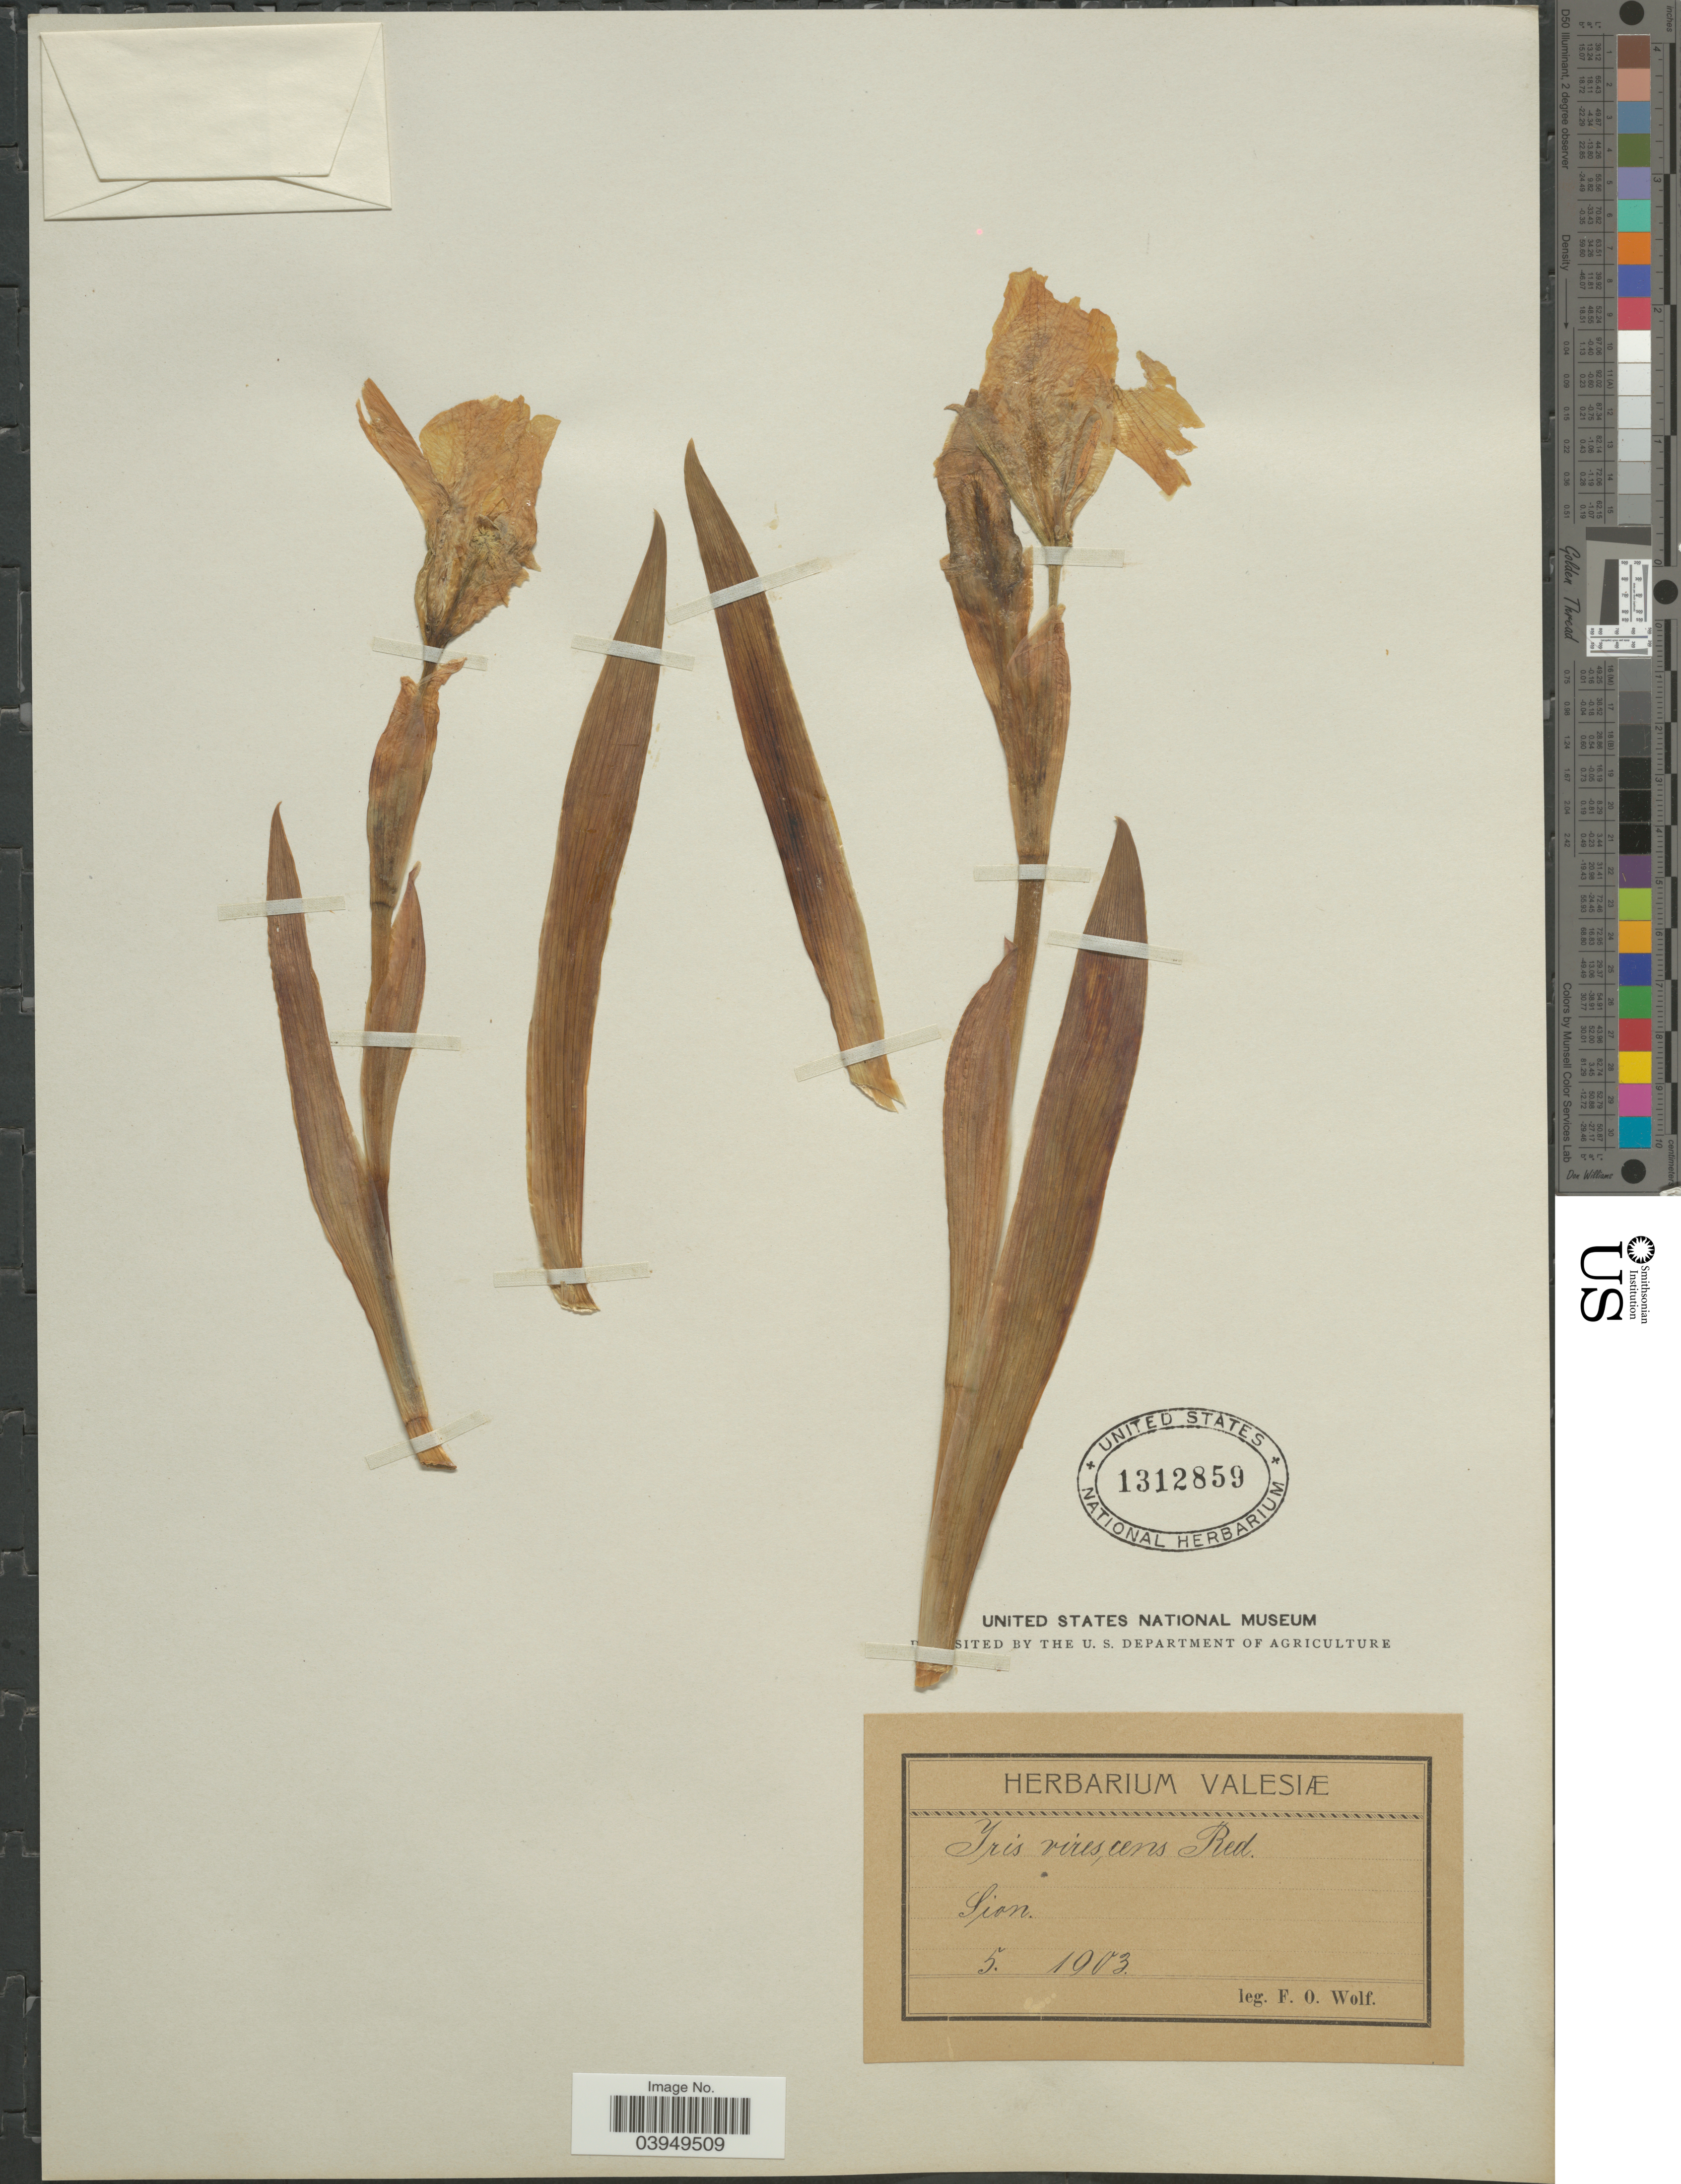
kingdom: Plantae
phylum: Tracheophyta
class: Liliopsida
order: Asparagales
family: Iridaceae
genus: Iris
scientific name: Iris virescens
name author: F. Delaroche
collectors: F. Wolf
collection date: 1903-05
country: Switzerland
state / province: Valais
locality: Sion.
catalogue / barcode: US 1312859